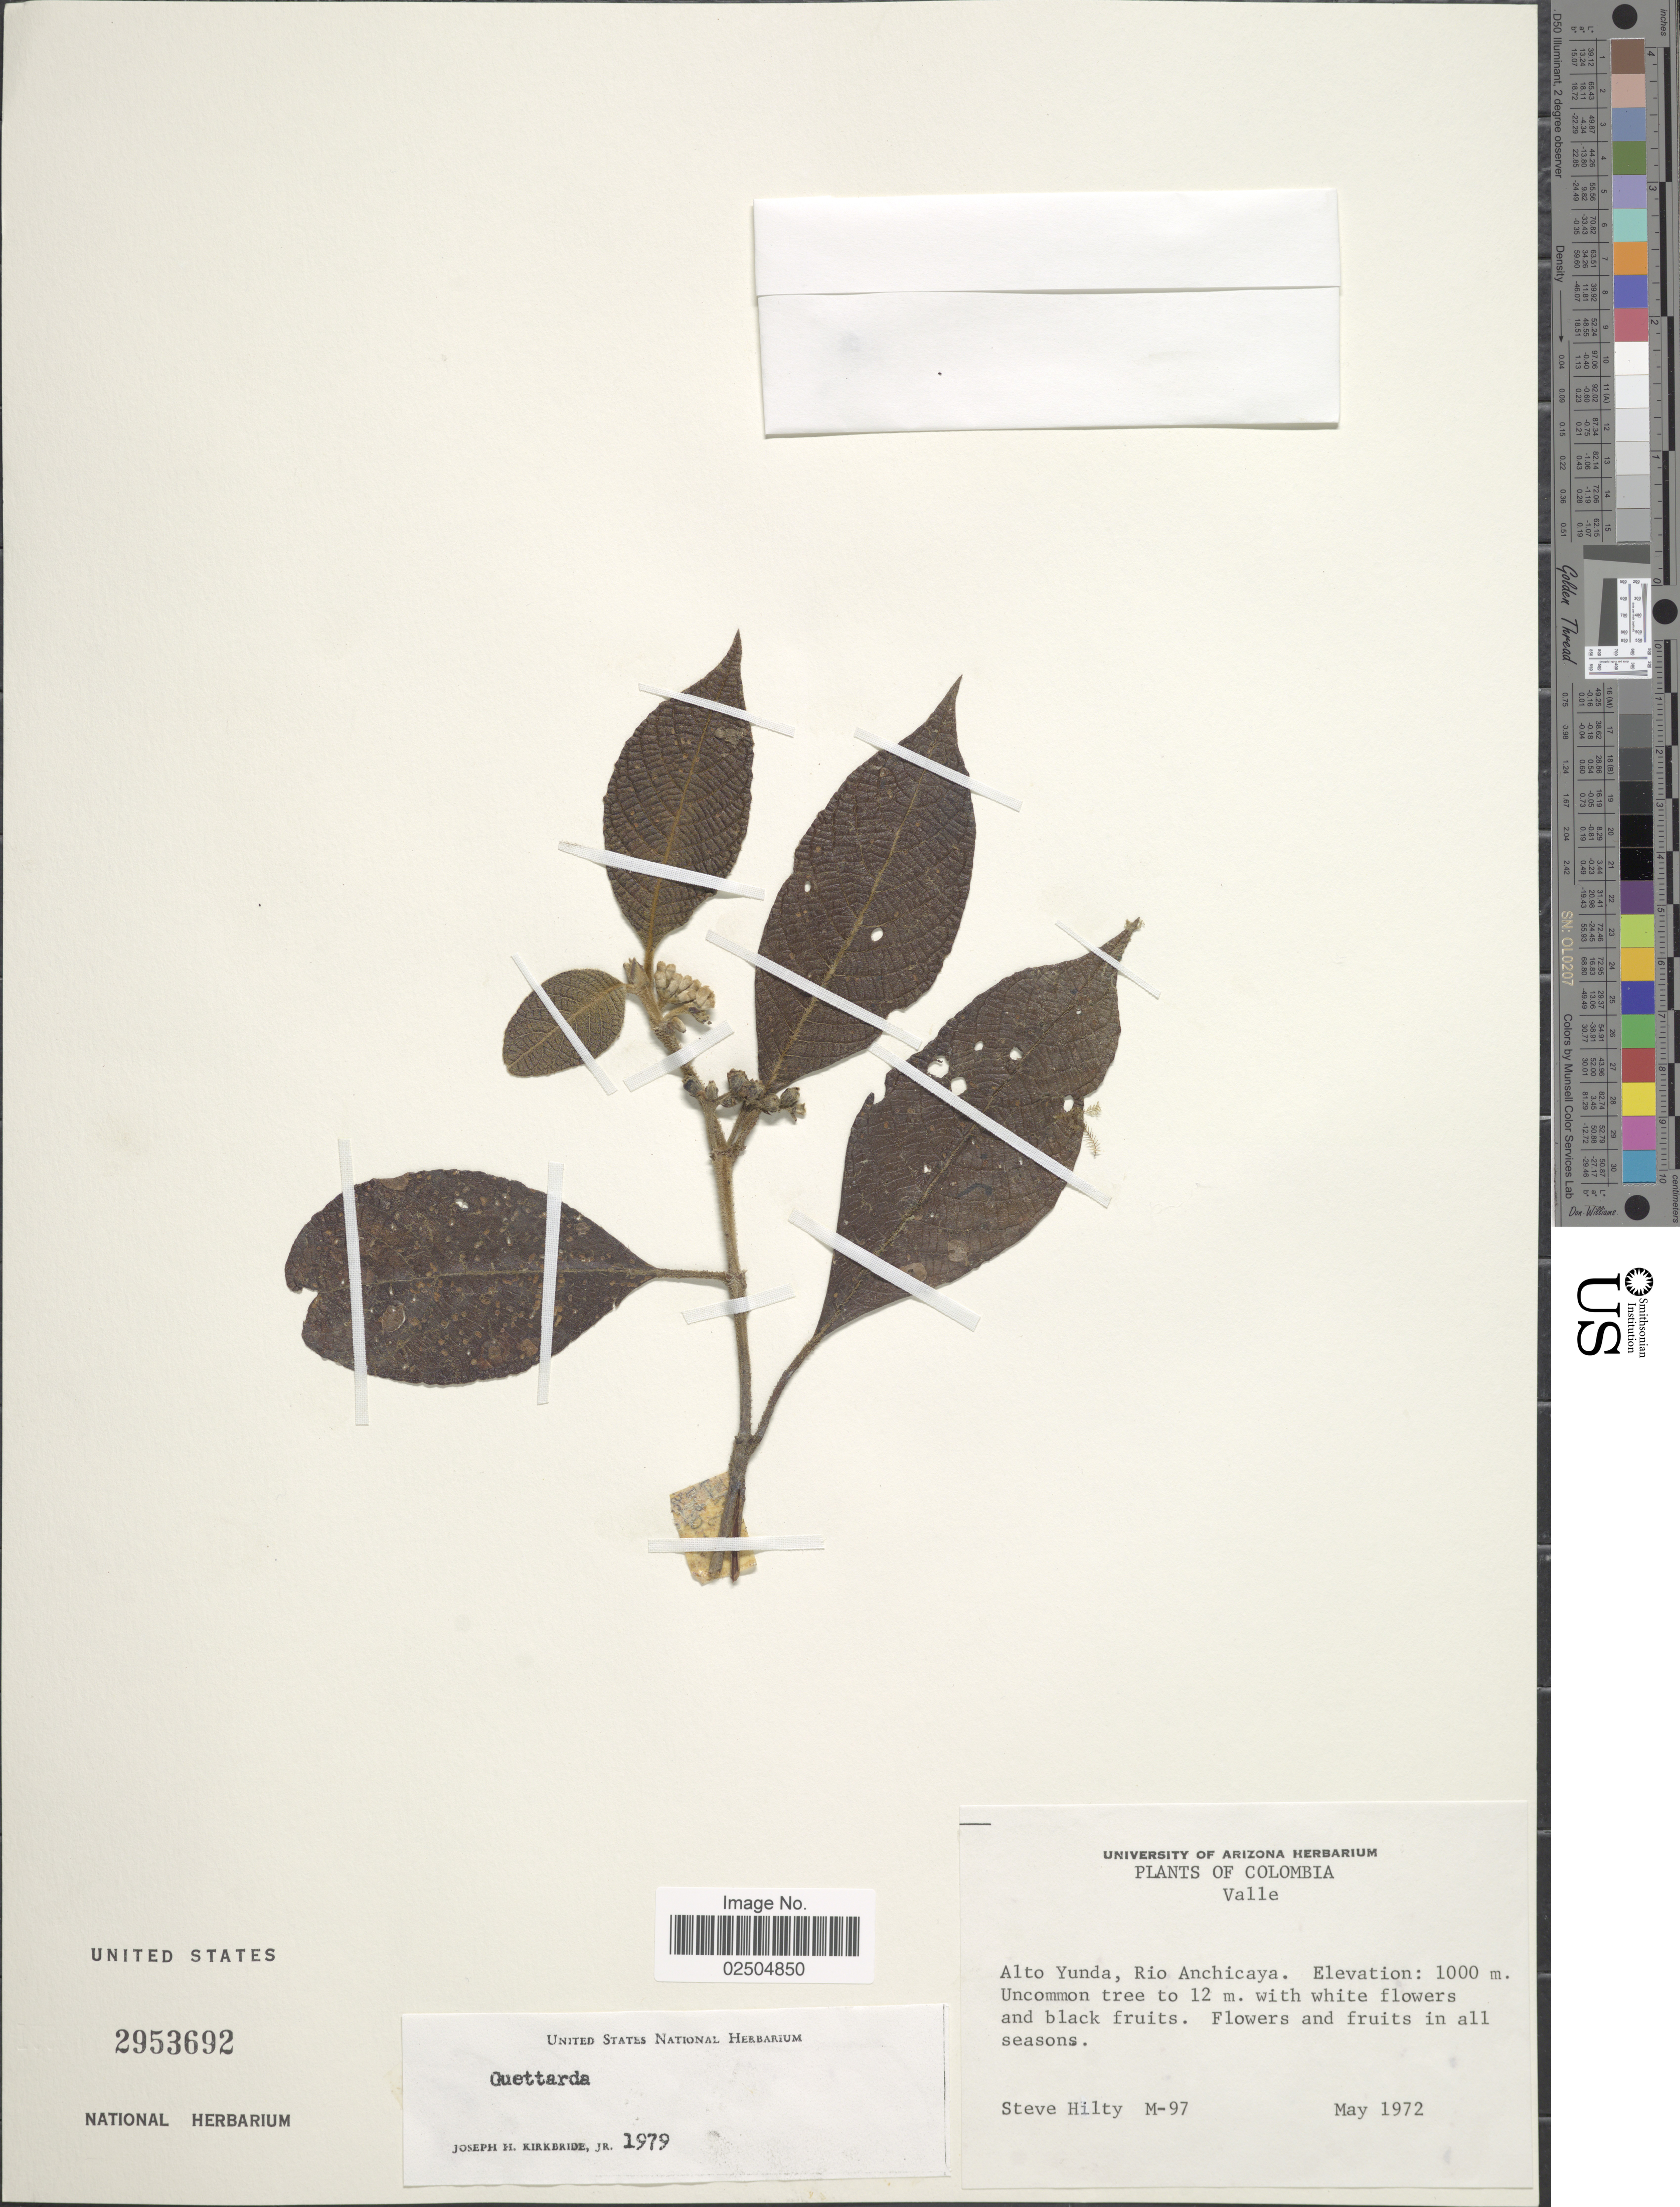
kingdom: Plantae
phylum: Tracheophyta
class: Magnoliopsida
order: Gentianales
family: Rubiaceae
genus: Guettarda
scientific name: Guettarda sp.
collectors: S. Hilty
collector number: M-97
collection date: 1972-05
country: Colombia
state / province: Valle del Cauca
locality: Valle, Alto Yunda, Rio Anchicaya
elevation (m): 1000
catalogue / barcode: US 2953692